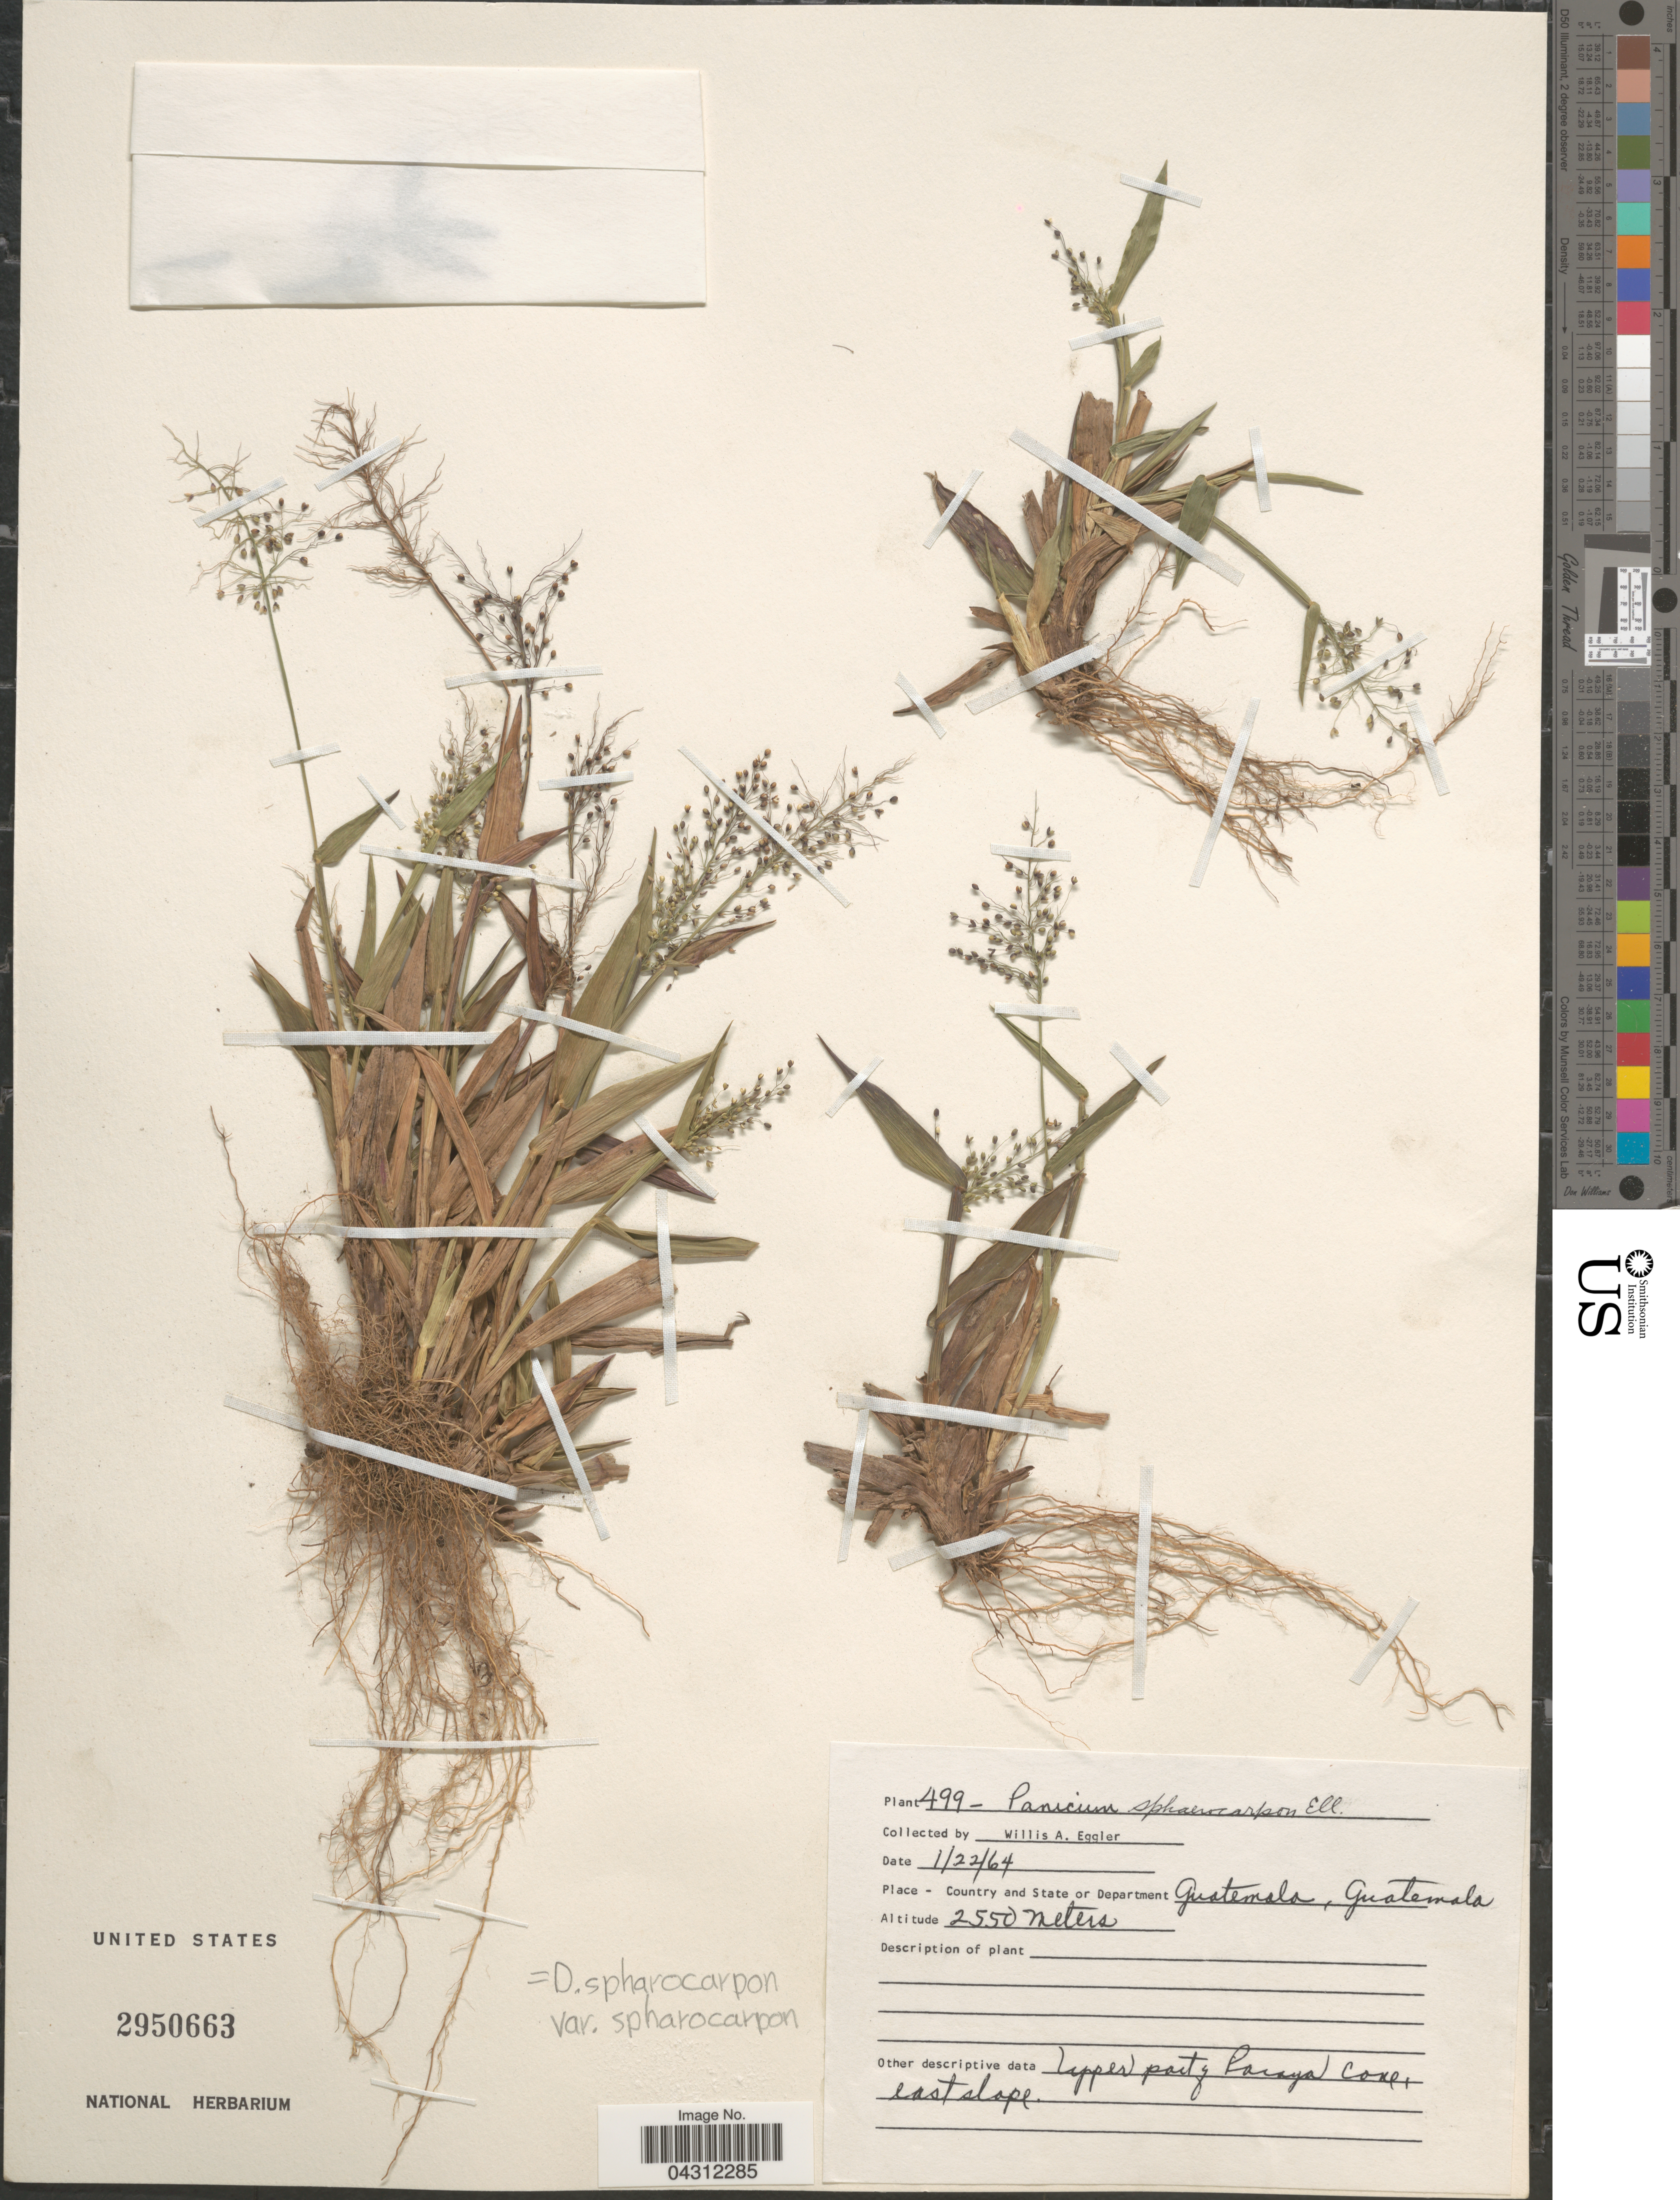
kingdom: Plantae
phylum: Tracheophyta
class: Liliopsida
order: Poales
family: Poaceae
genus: Dichanthelium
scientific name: Dichanthelium sphaerocarpon var. sphaerocarpon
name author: (Elliott) Gould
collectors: W. A. Eggler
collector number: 499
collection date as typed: Transcribed d/m/y: 22/1/64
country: Guatemala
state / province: Guatemala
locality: Upper part of Pacaya Cone, east slope.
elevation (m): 2550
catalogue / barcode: US 2950663